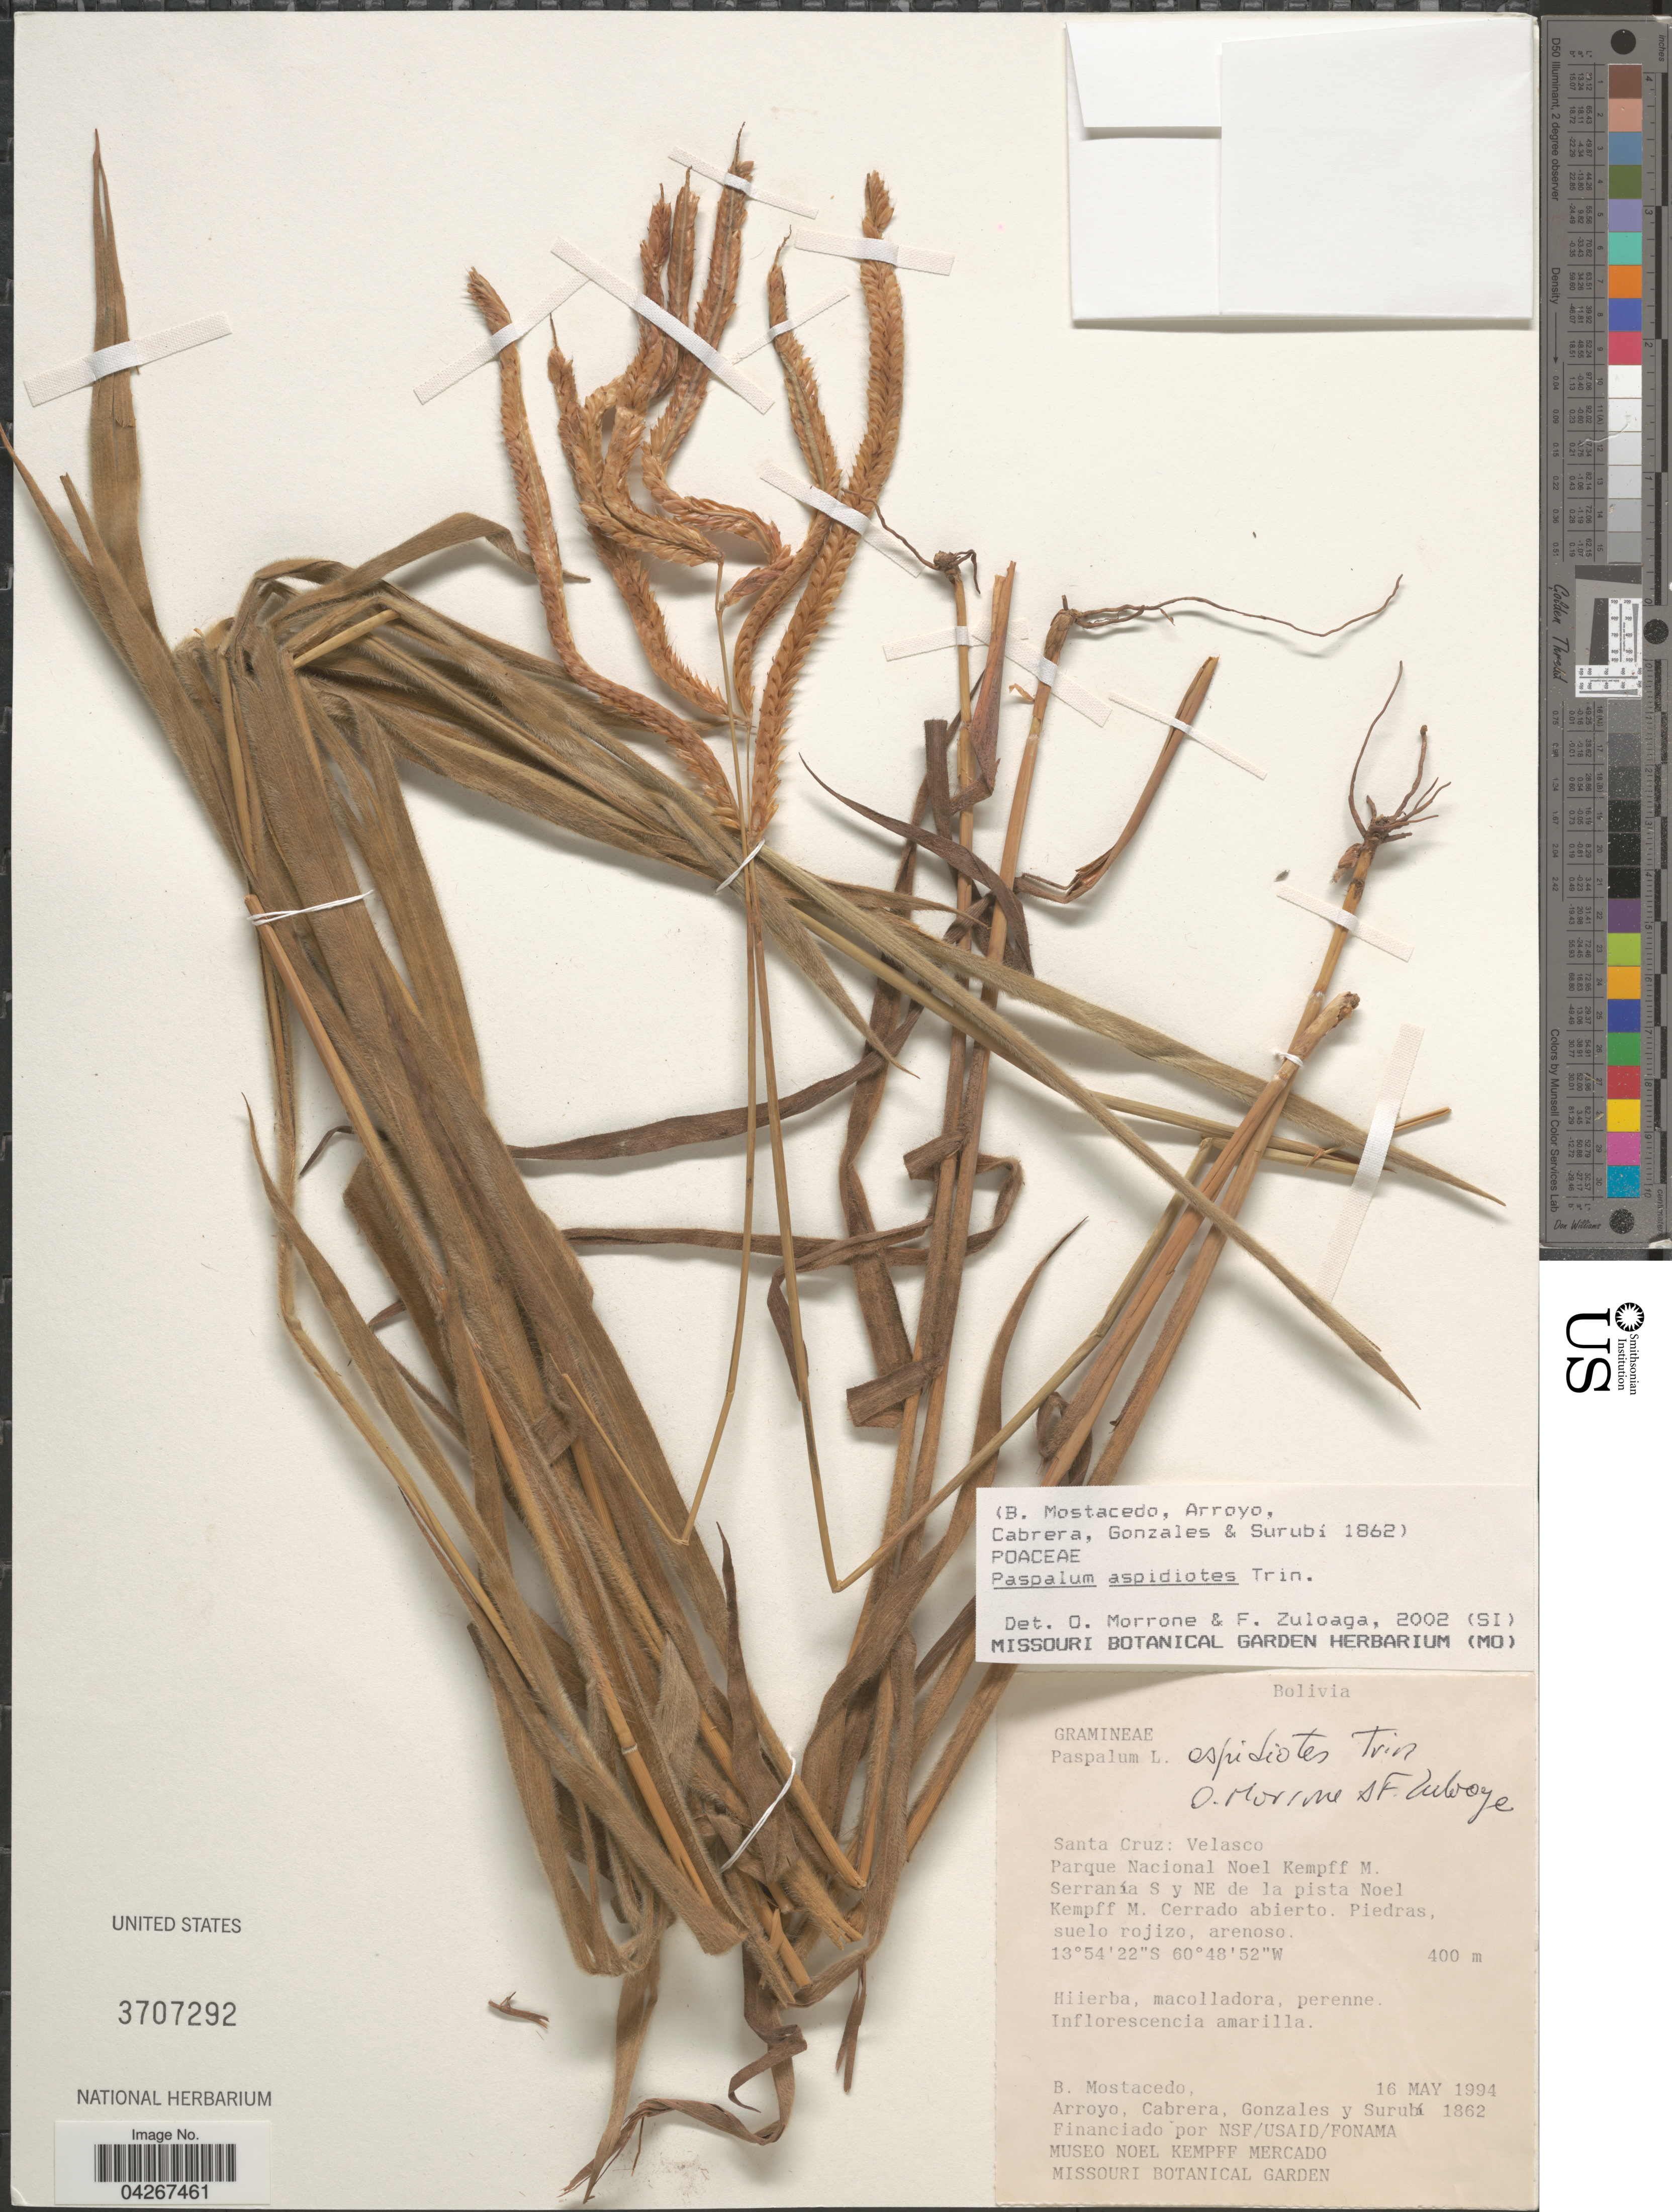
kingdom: Plantae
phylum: Tracheophyta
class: Liliopsida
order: Poales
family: Poaceae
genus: Paspalum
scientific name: Paspalum aspidiotes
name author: Trin.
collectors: B. Mostacedo, Arroyo, --, Cabrera, --, A. Gonzáles & Surubi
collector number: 1862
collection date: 1994-05-16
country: Bolivia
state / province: Santa Cruz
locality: Velasco. Parque Nacional Noel Kempff M. Serranía S y NE de la pista Noel Kempff M. Cerrado abierto.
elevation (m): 400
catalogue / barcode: US 3707292